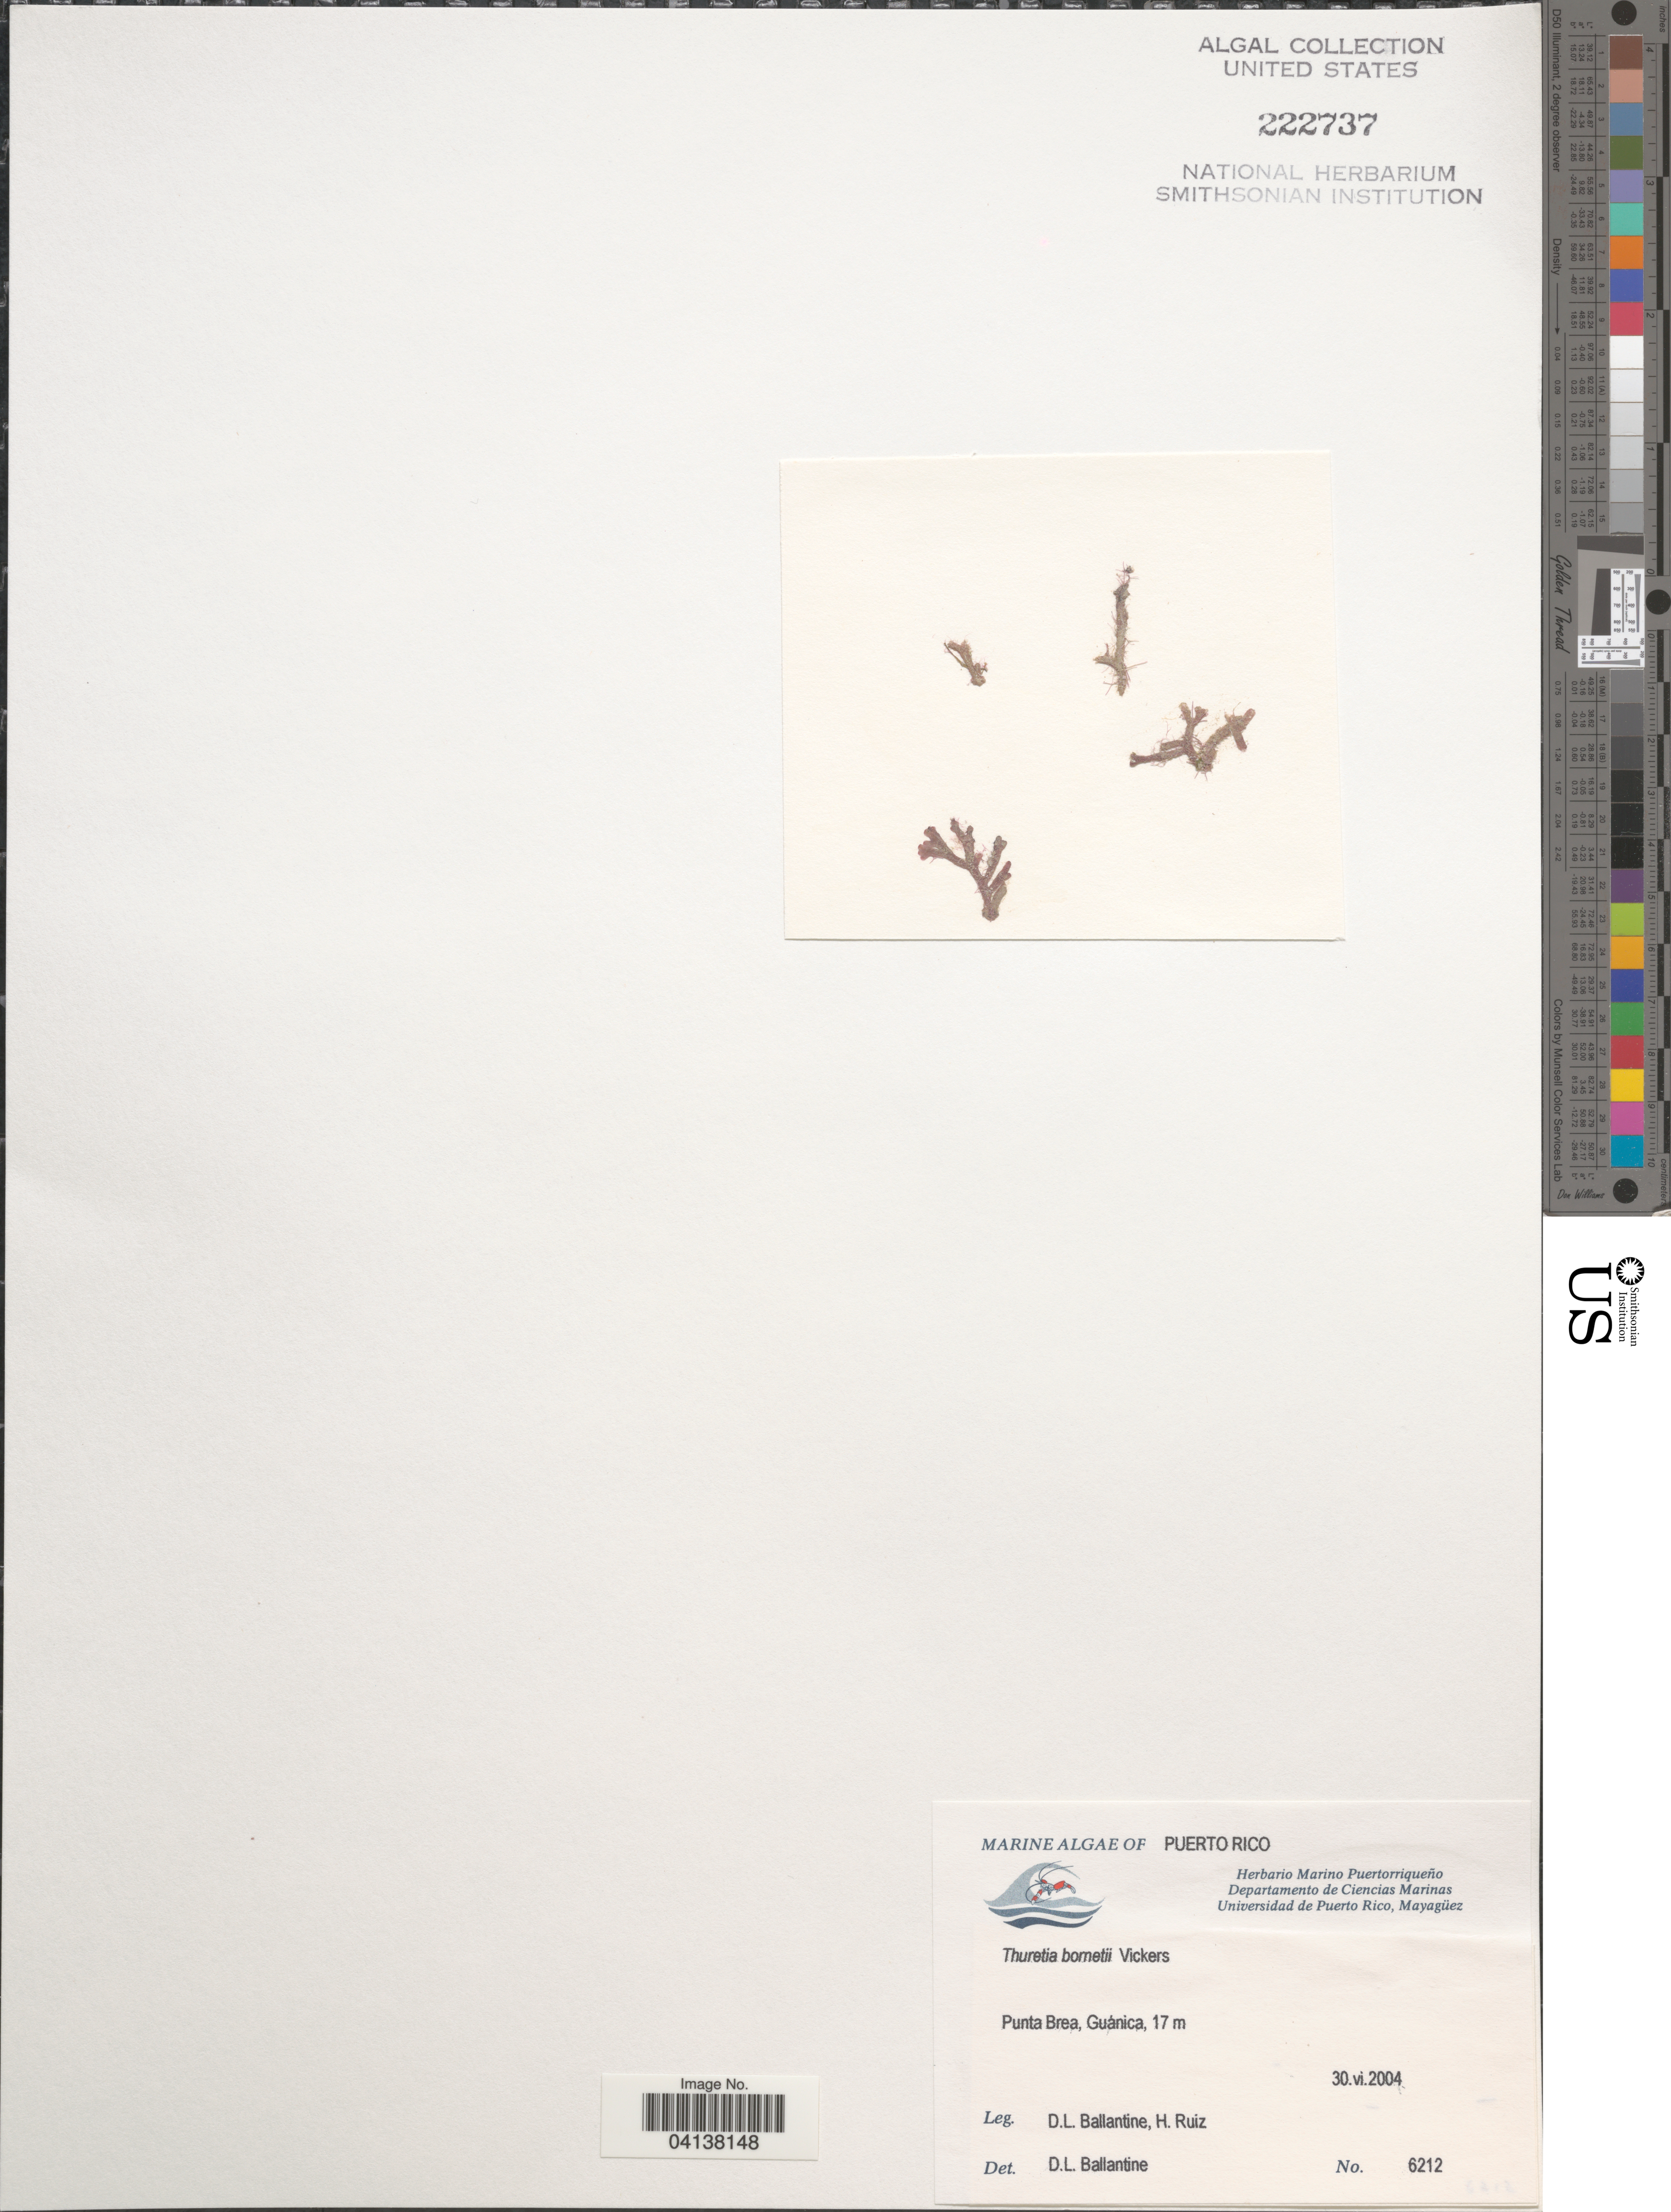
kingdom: Plantae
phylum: Rhodophyta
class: Florideophyceae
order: Ceramiales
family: Dasyaceae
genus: Thuretia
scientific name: Thuretia bornetii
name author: Vickers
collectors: D.L. Ballantine & H. Ruiz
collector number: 6212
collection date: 2004-06-30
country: Puerto Rico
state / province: Guánica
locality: Punta Brea.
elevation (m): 17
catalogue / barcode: US 222737